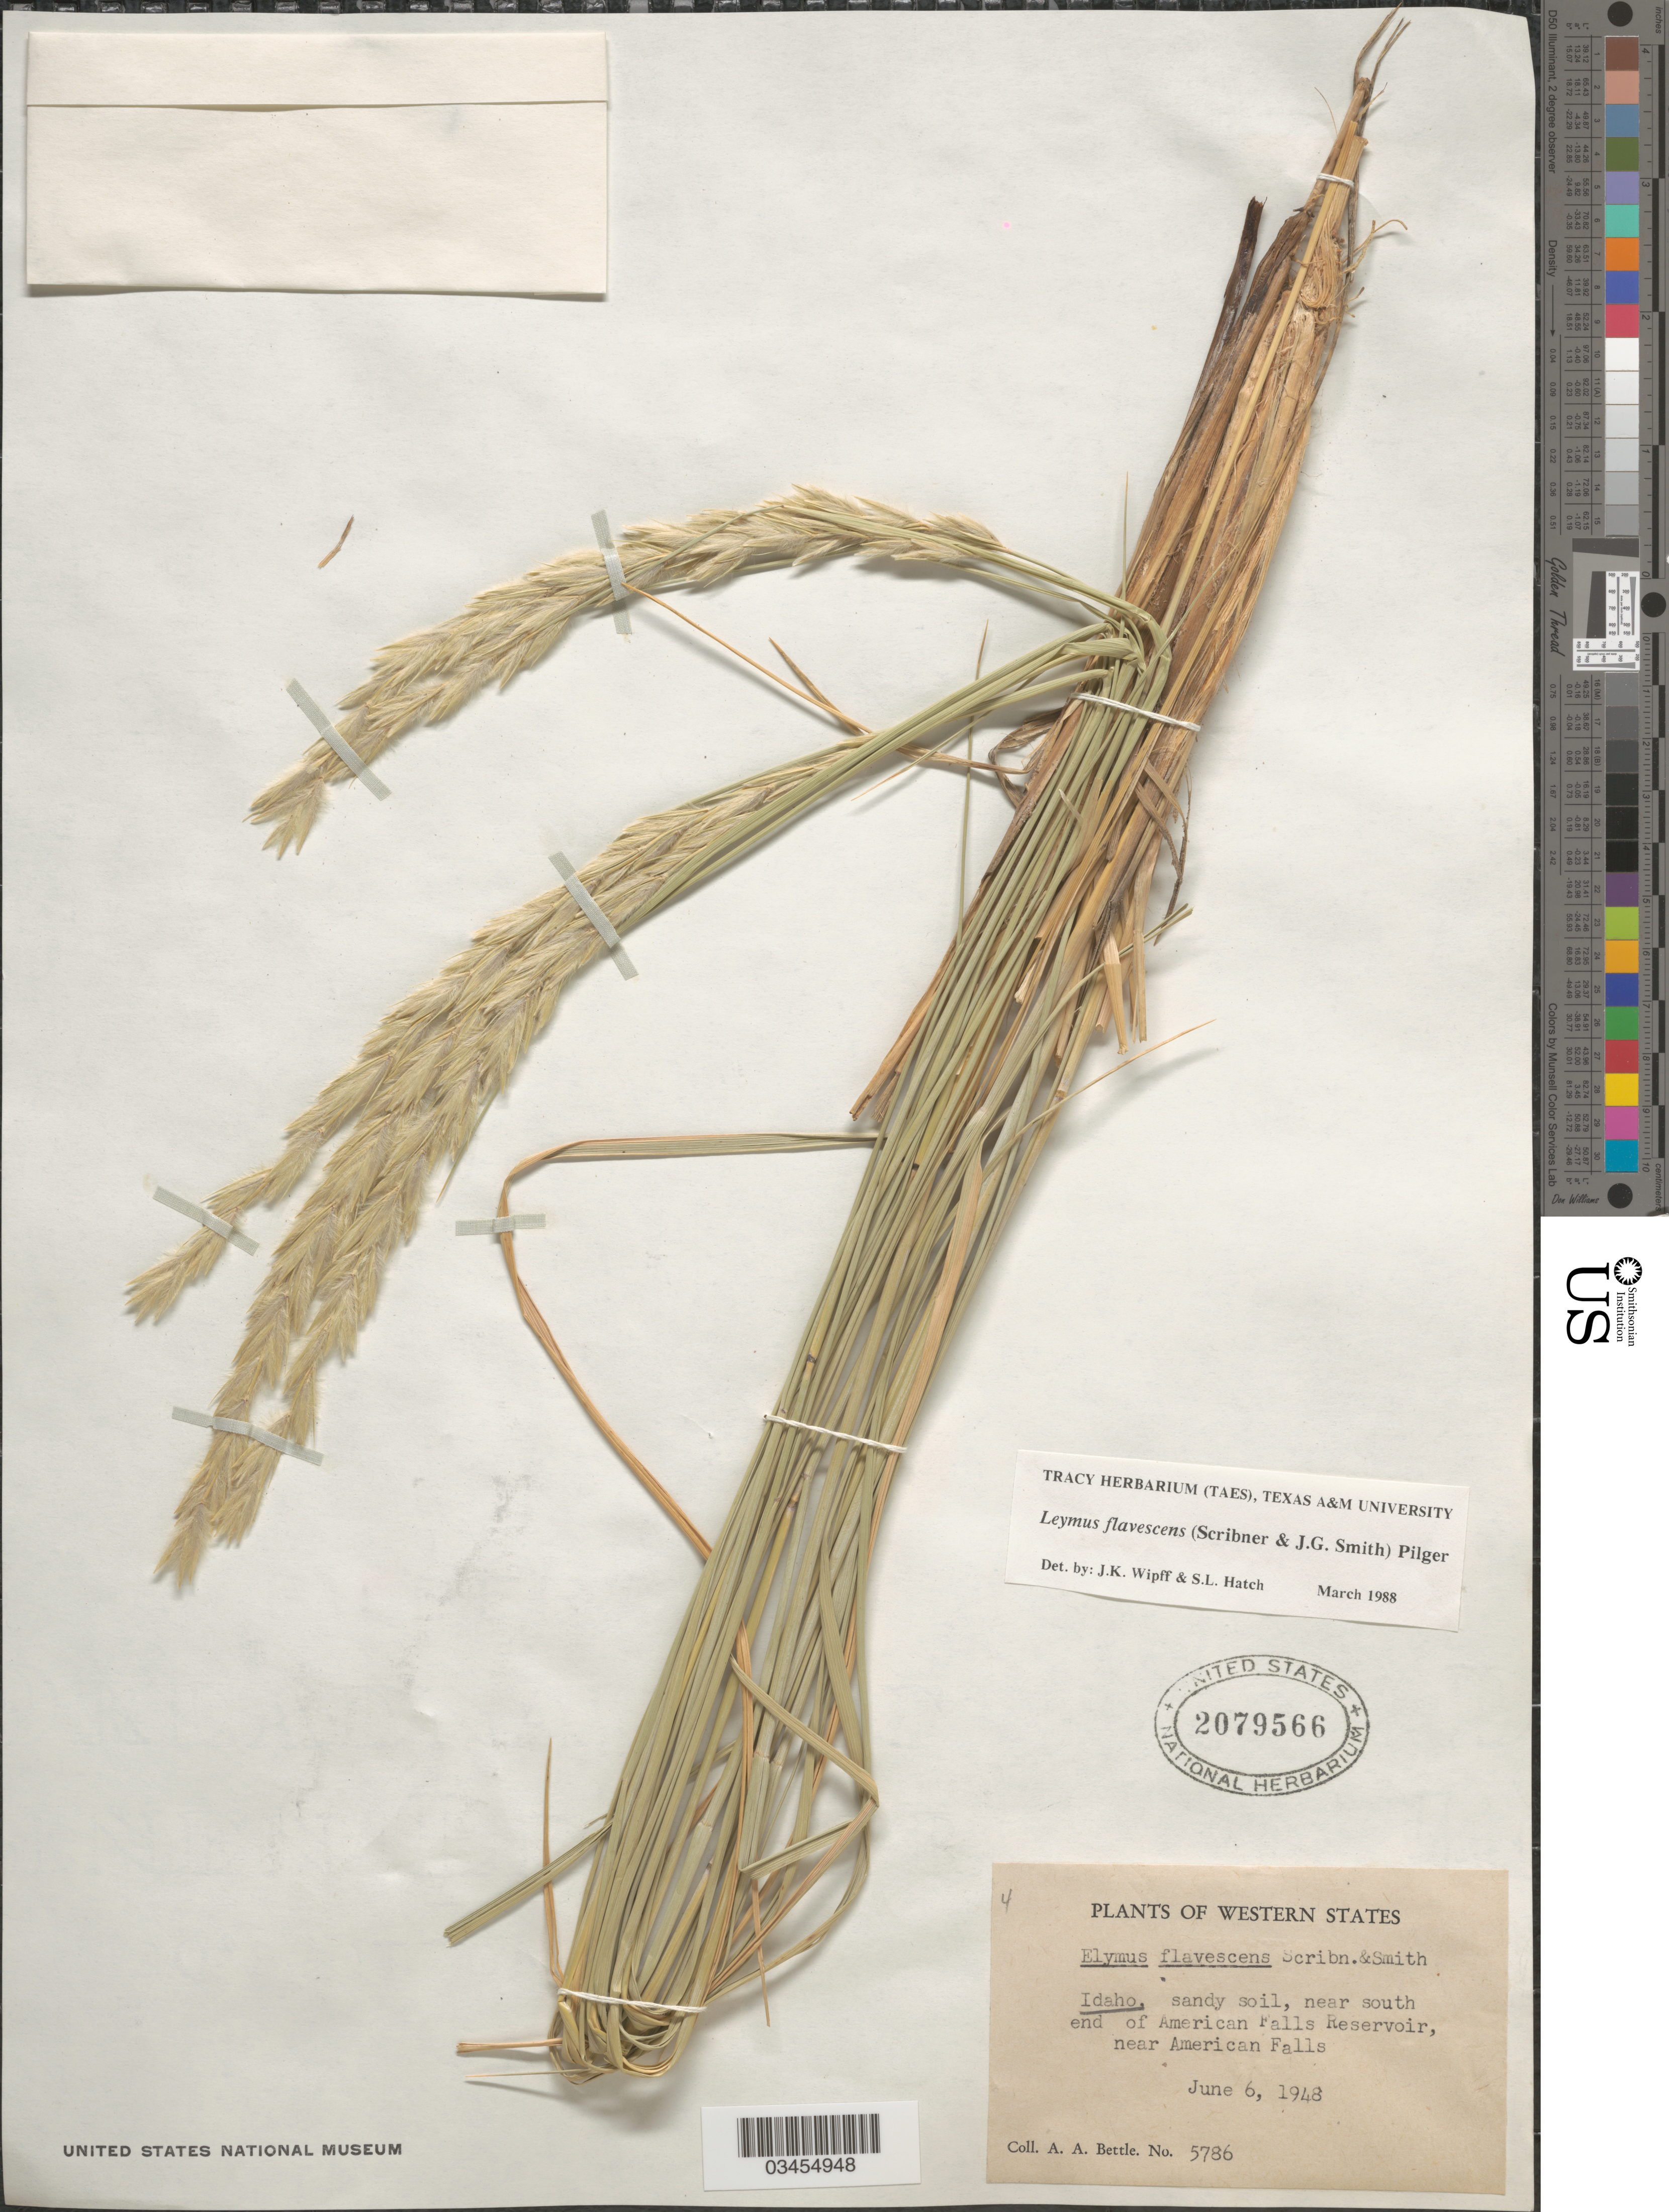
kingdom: Plantae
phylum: Tracheophyta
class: Liliopsida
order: Poales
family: Poaceae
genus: Leymus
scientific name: Leymus flavescens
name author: (Scribn. & J.G. Sm.) Pilg.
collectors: A. Bettle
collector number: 5786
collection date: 1948-06-06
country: United States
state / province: Idaho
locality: Western States. Sandy soil, near south end of American Falls Reservoir, near American Falls.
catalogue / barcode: US 2079566